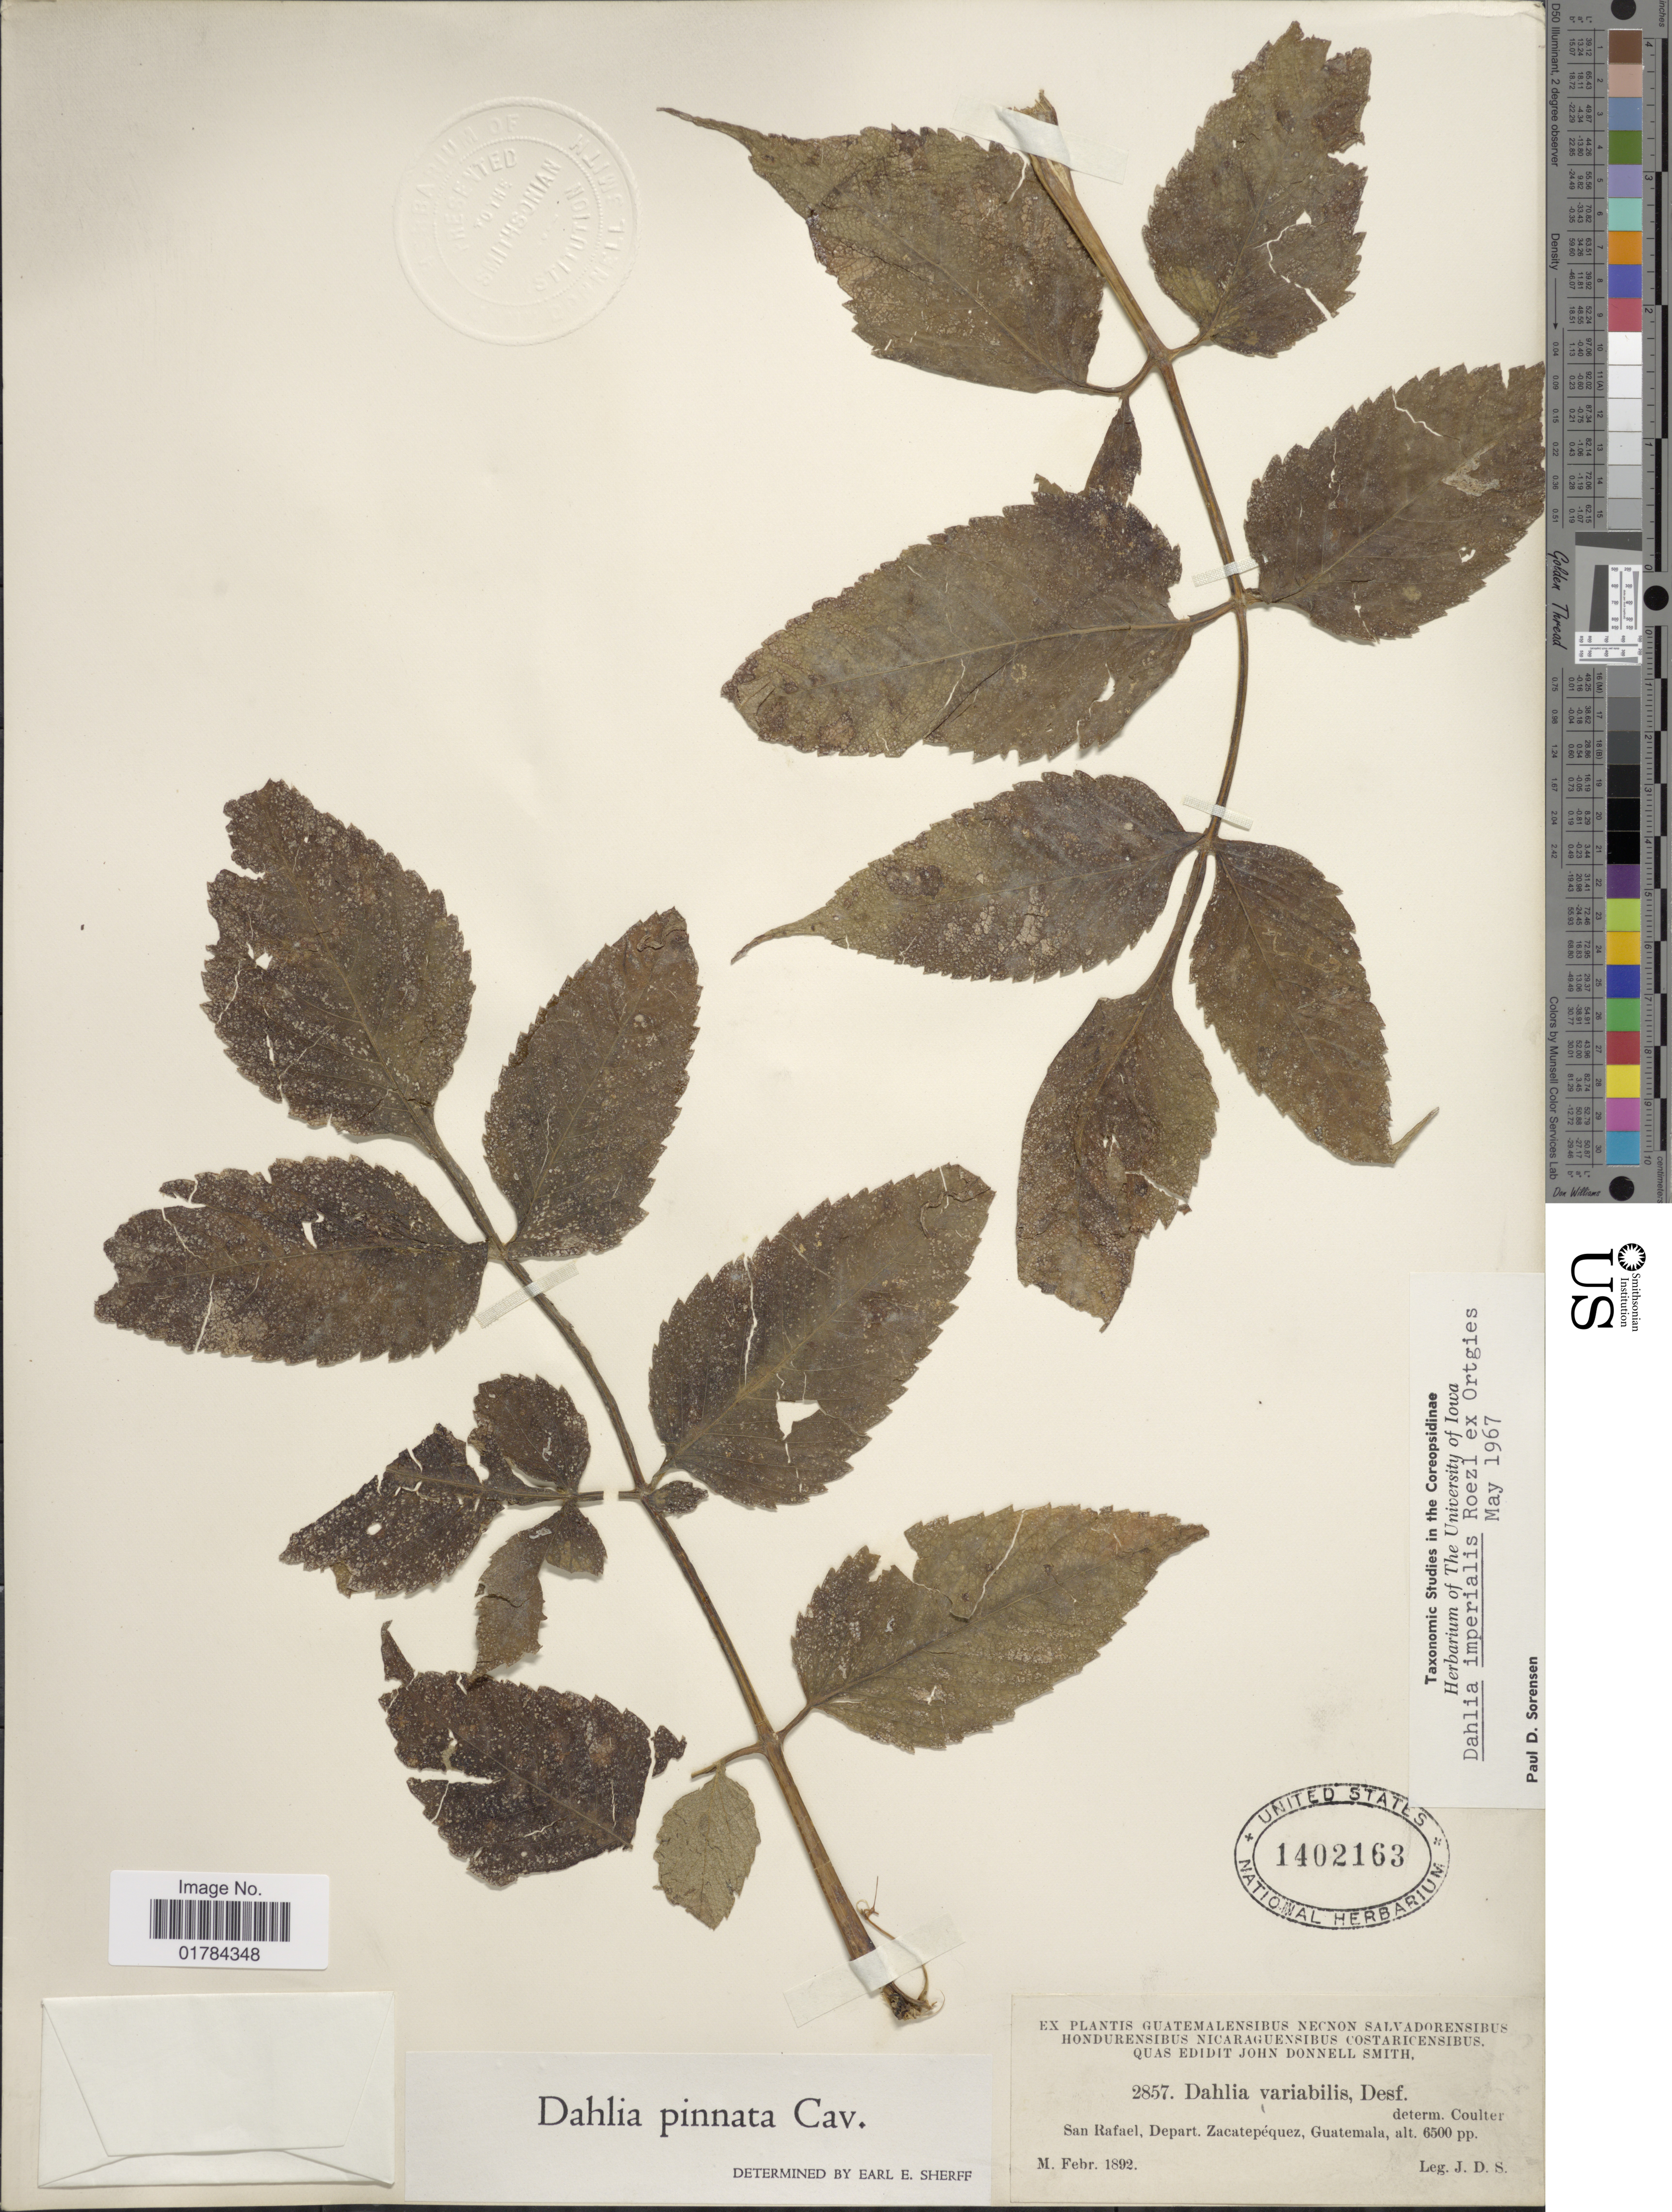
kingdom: Plantae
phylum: Tracheophyta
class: Magnoliopsida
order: Asterales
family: Asteraceae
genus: Dahlia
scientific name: Dahlia imperialis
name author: Roezl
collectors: J. Donnell Smith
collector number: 2857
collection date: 1892-02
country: Guatemala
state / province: Zacapa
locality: San Rafael, Depart. Zacatepequez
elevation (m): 1981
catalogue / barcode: US 1402163